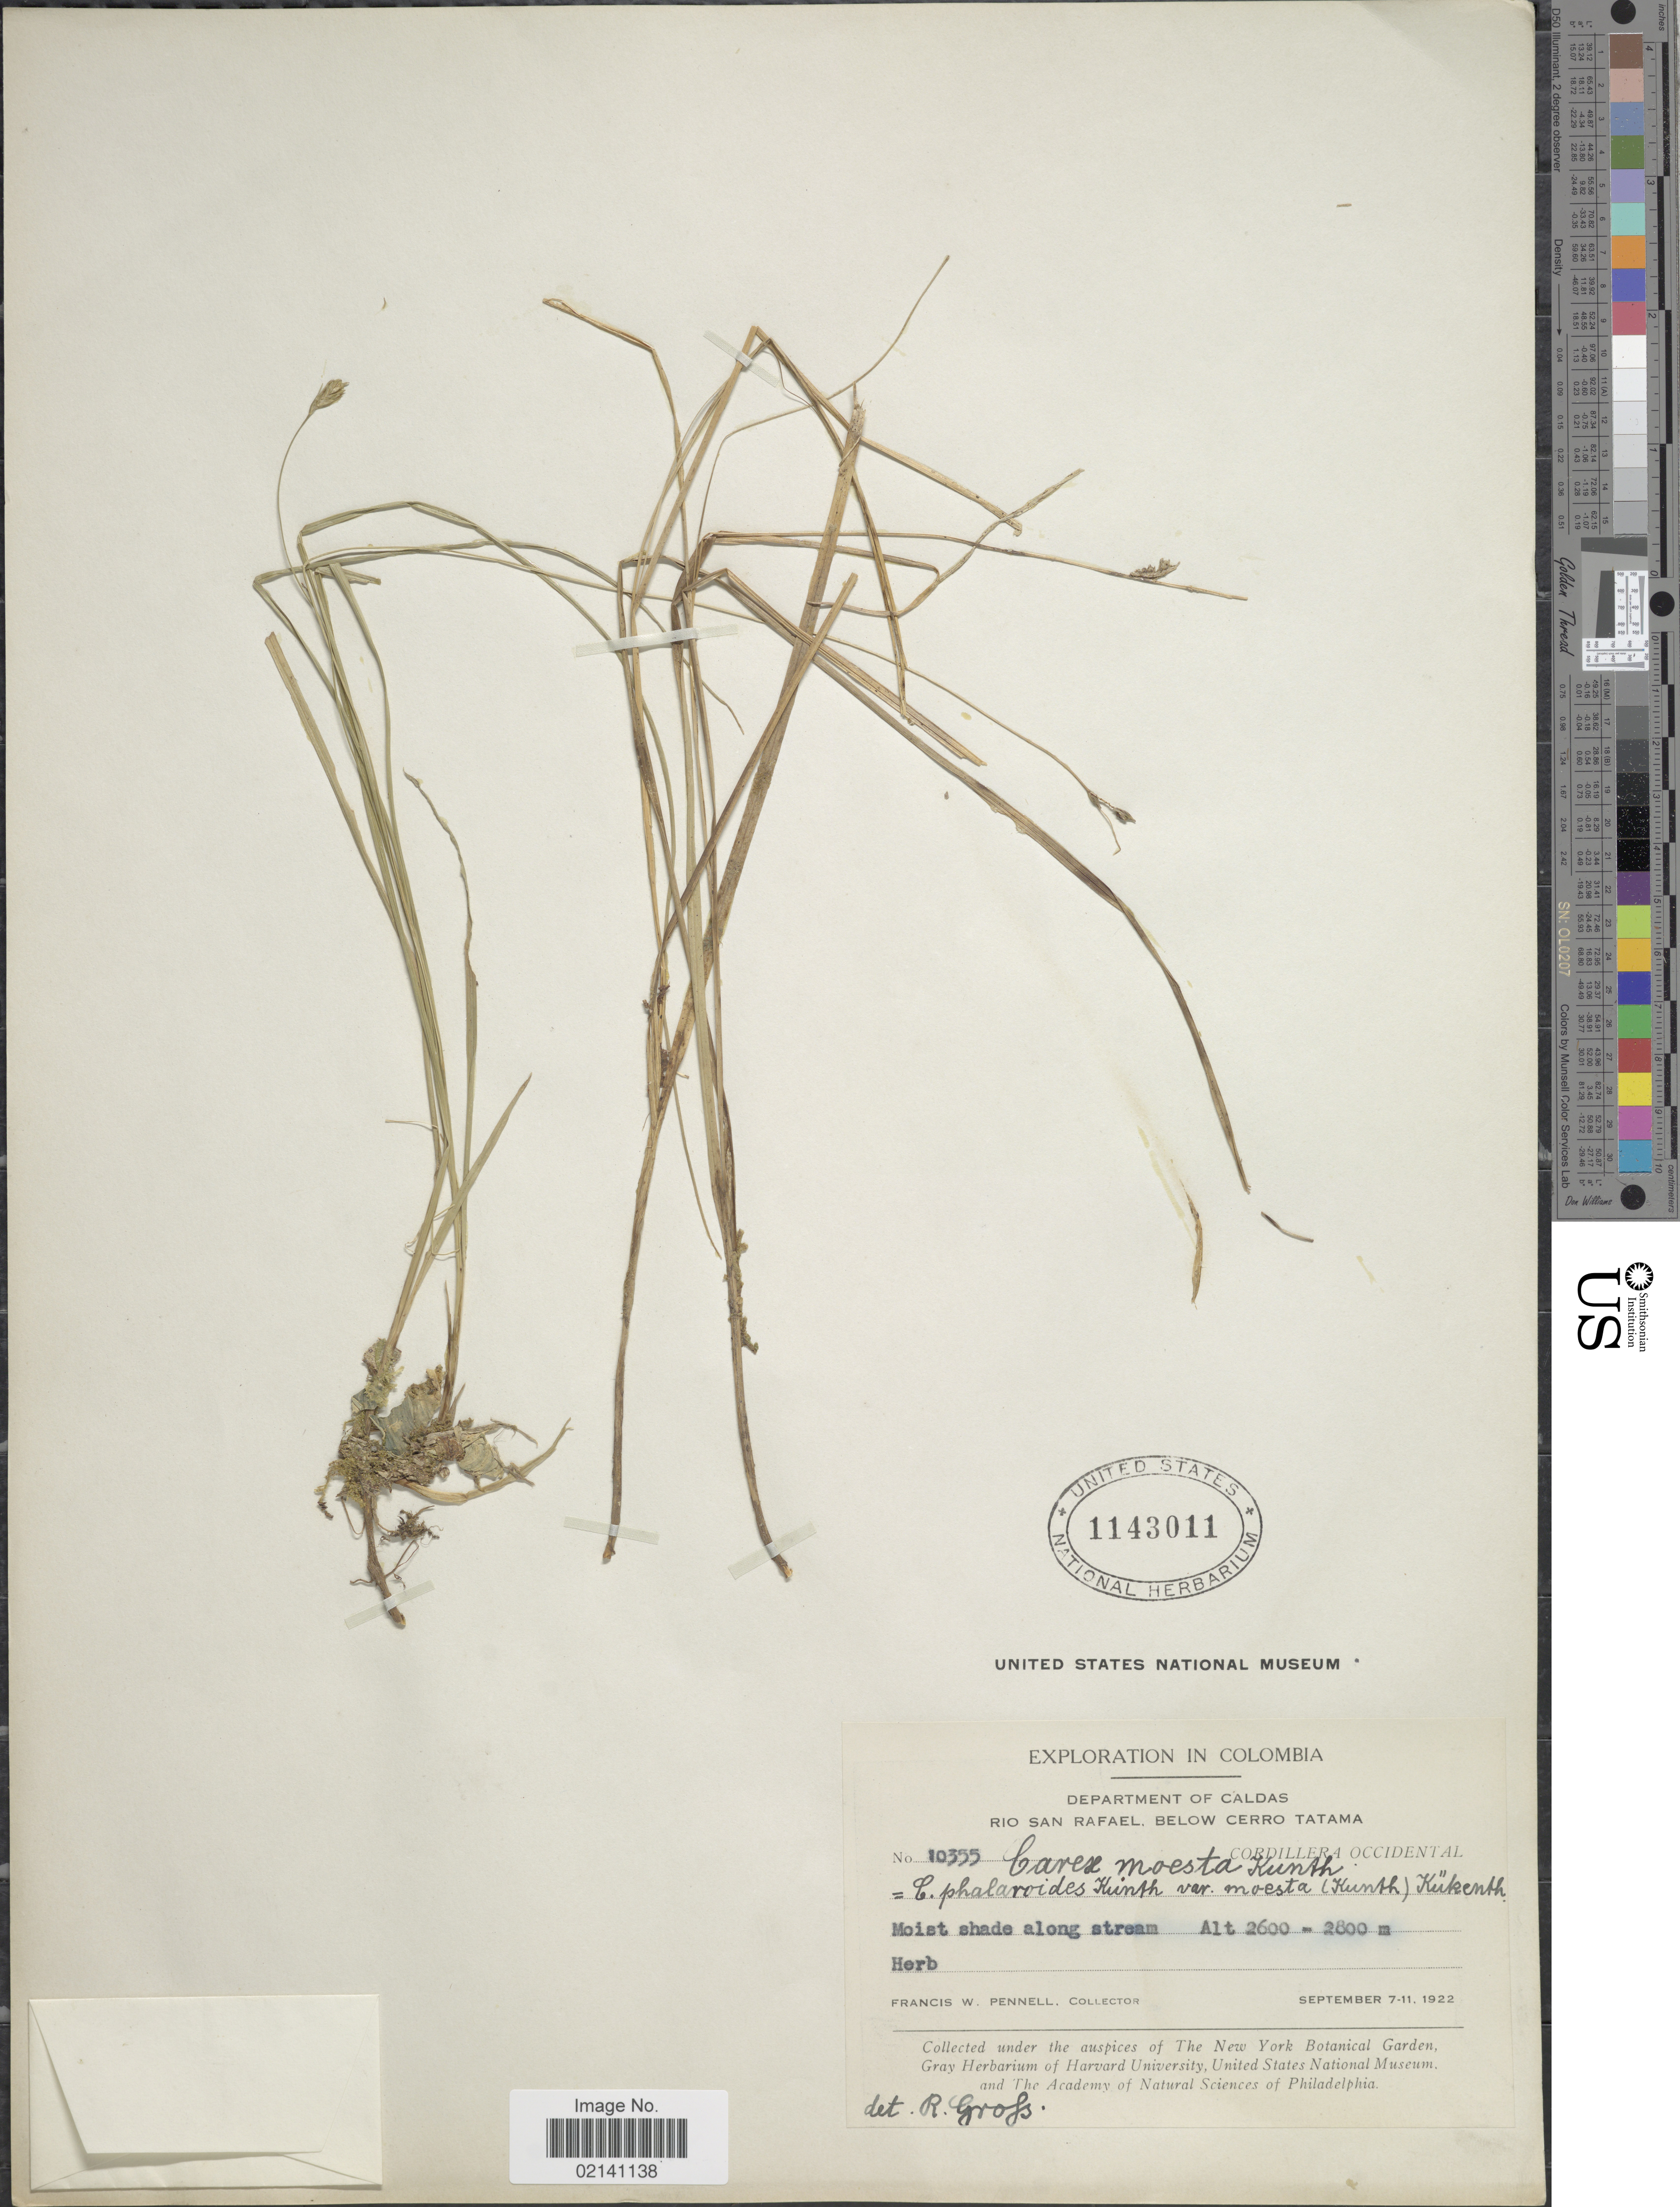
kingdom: Plantae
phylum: Tracheophyta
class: Liliopsida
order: Poales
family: Cyperaceae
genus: Carex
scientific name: Carex phalaroides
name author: Kunth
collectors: F. W. Pennell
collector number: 10355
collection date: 1922-09-07/1922-09-11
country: Colombia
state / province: Caldas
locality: Department of Caldas, Rio San Rafael, Below Cerro Tatama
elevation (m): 2600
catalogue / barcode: US 1143011